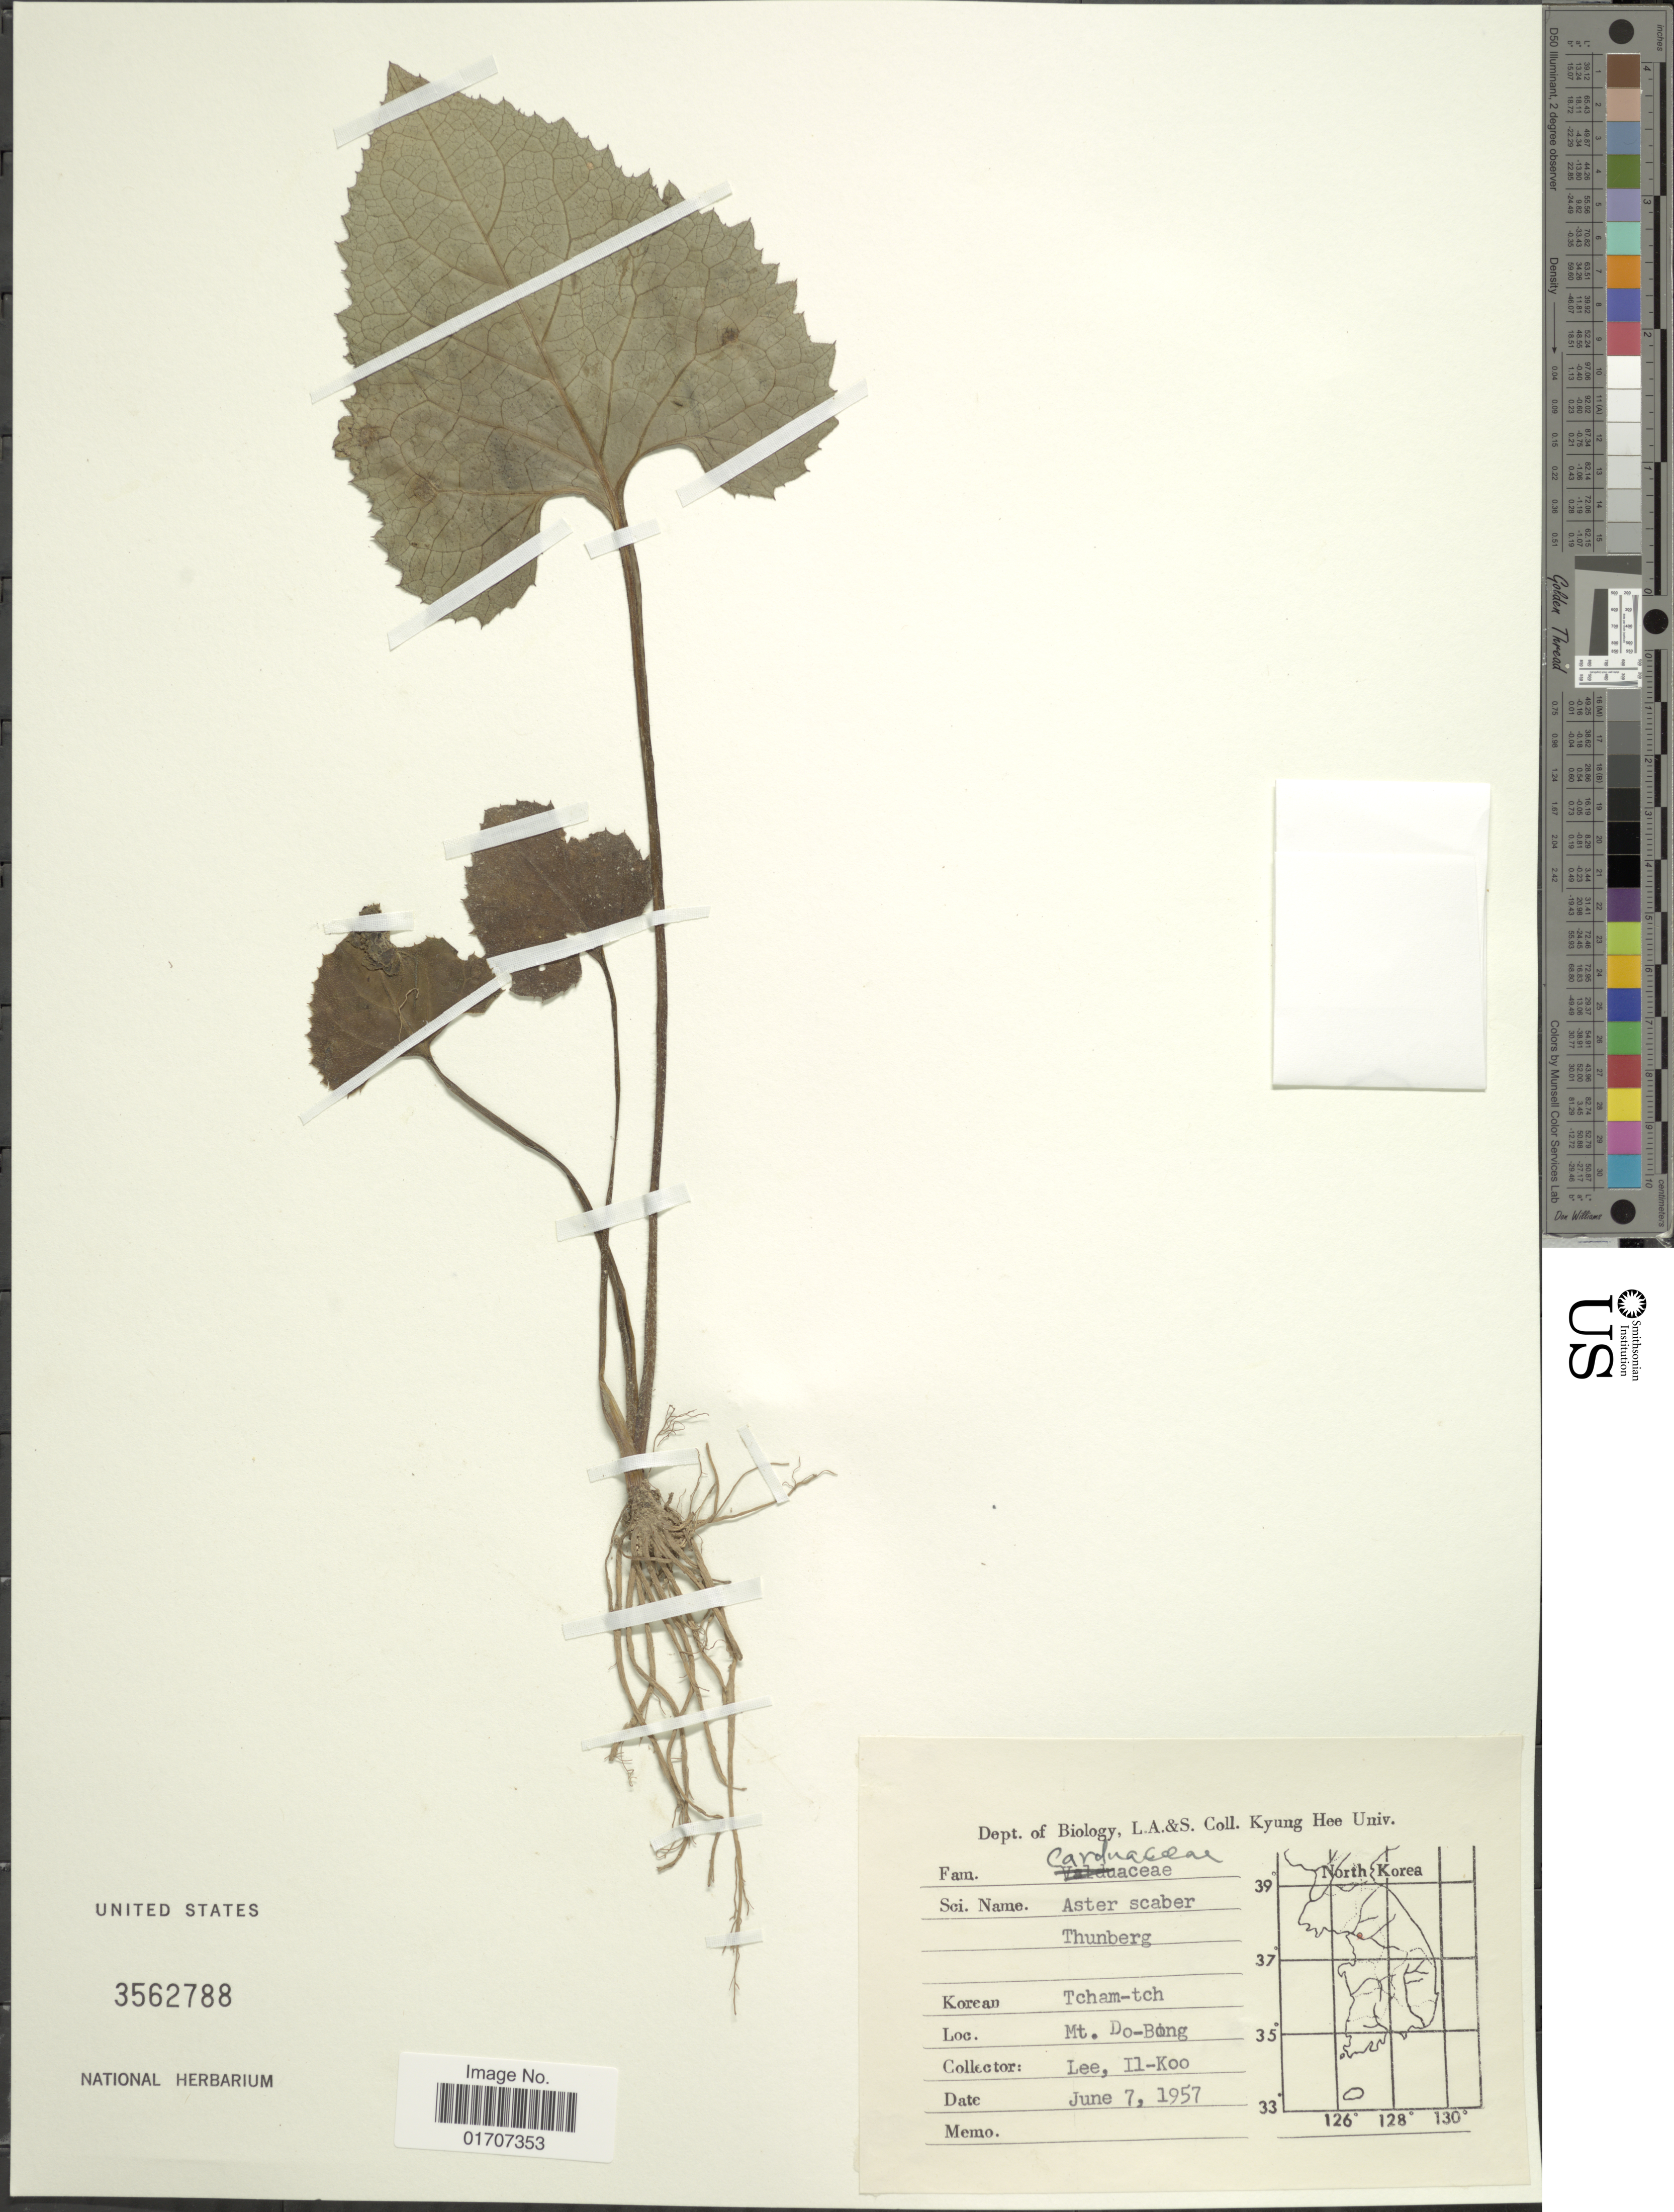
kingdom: Plantae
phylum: Tracheophyta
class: Magnoliopsida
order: Asterales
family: Asteraceae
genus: Doellingeria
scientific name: Doellingeria scabra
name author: (Thunb.) Nees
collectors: I. Lee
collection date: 1957-06-07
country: South Korea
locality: Mt. Do-Bong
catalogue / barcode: US 3562788